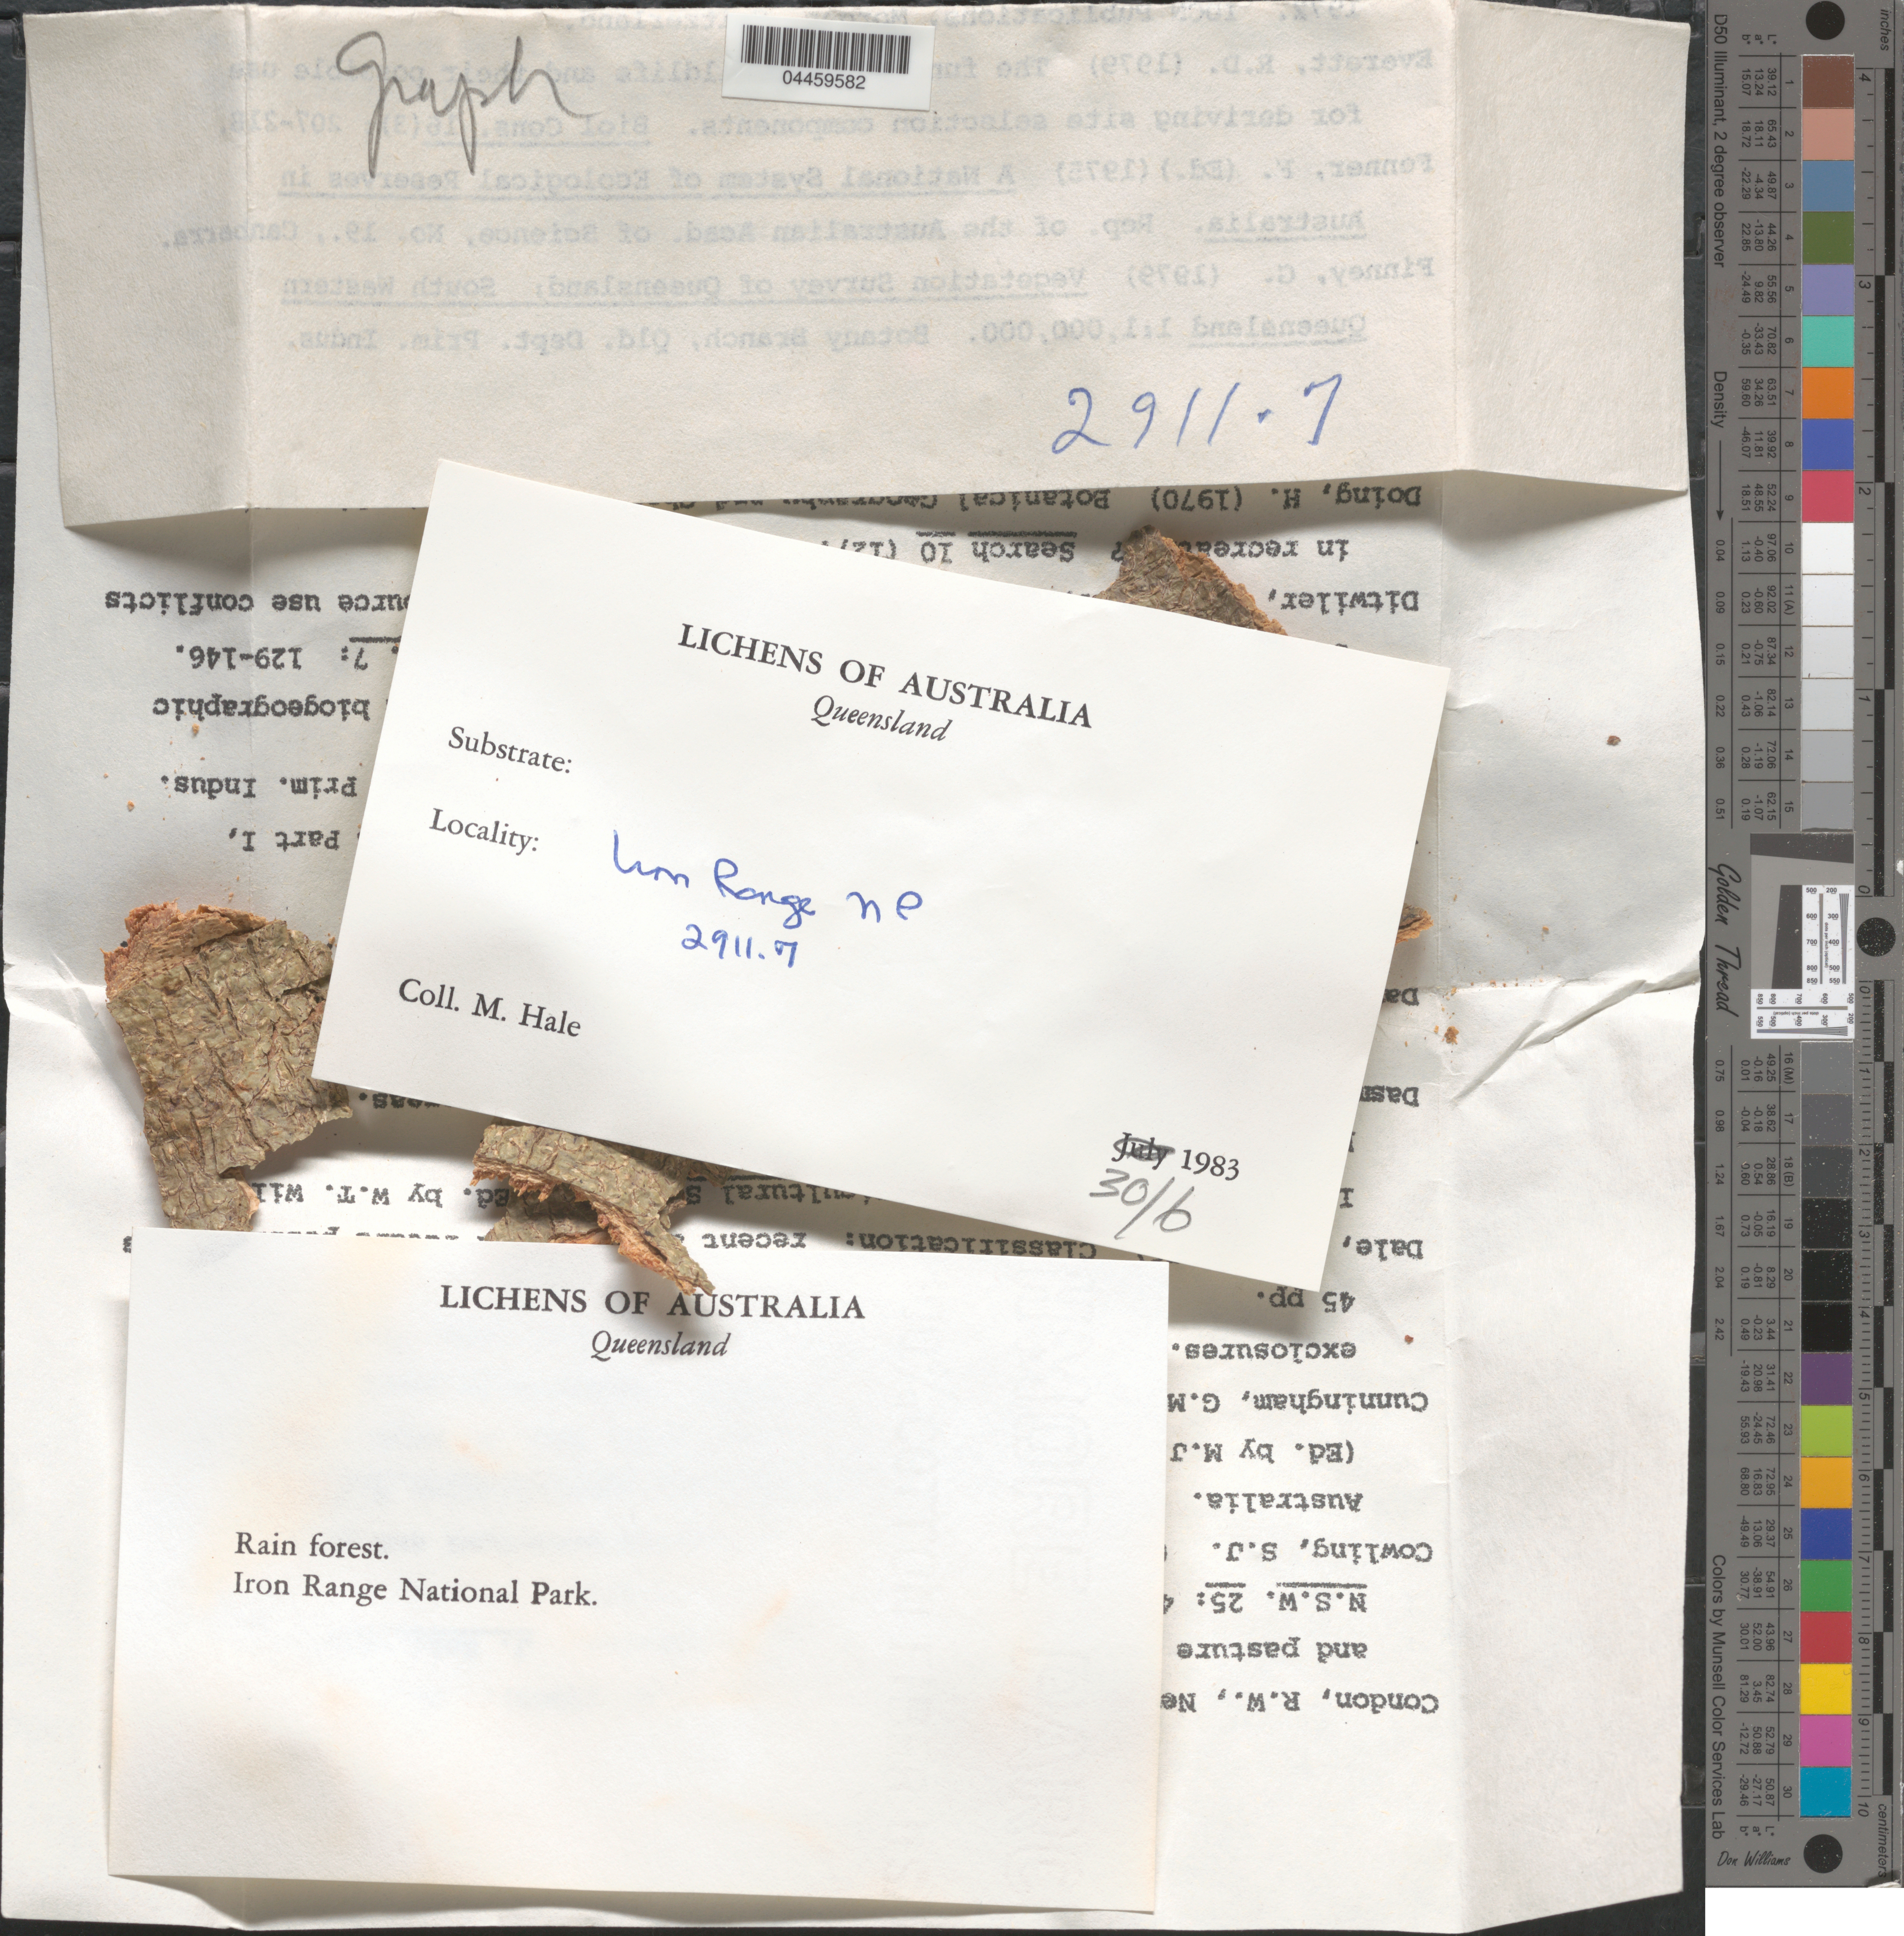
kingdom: Fungi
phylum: Ascomycota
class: Lecanoromycetes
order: Ostropales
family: Graphidaceae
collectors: M. Hale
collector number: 29117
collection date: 1983-06-30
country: Australia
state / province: Queensland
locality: Iron Range National Park.